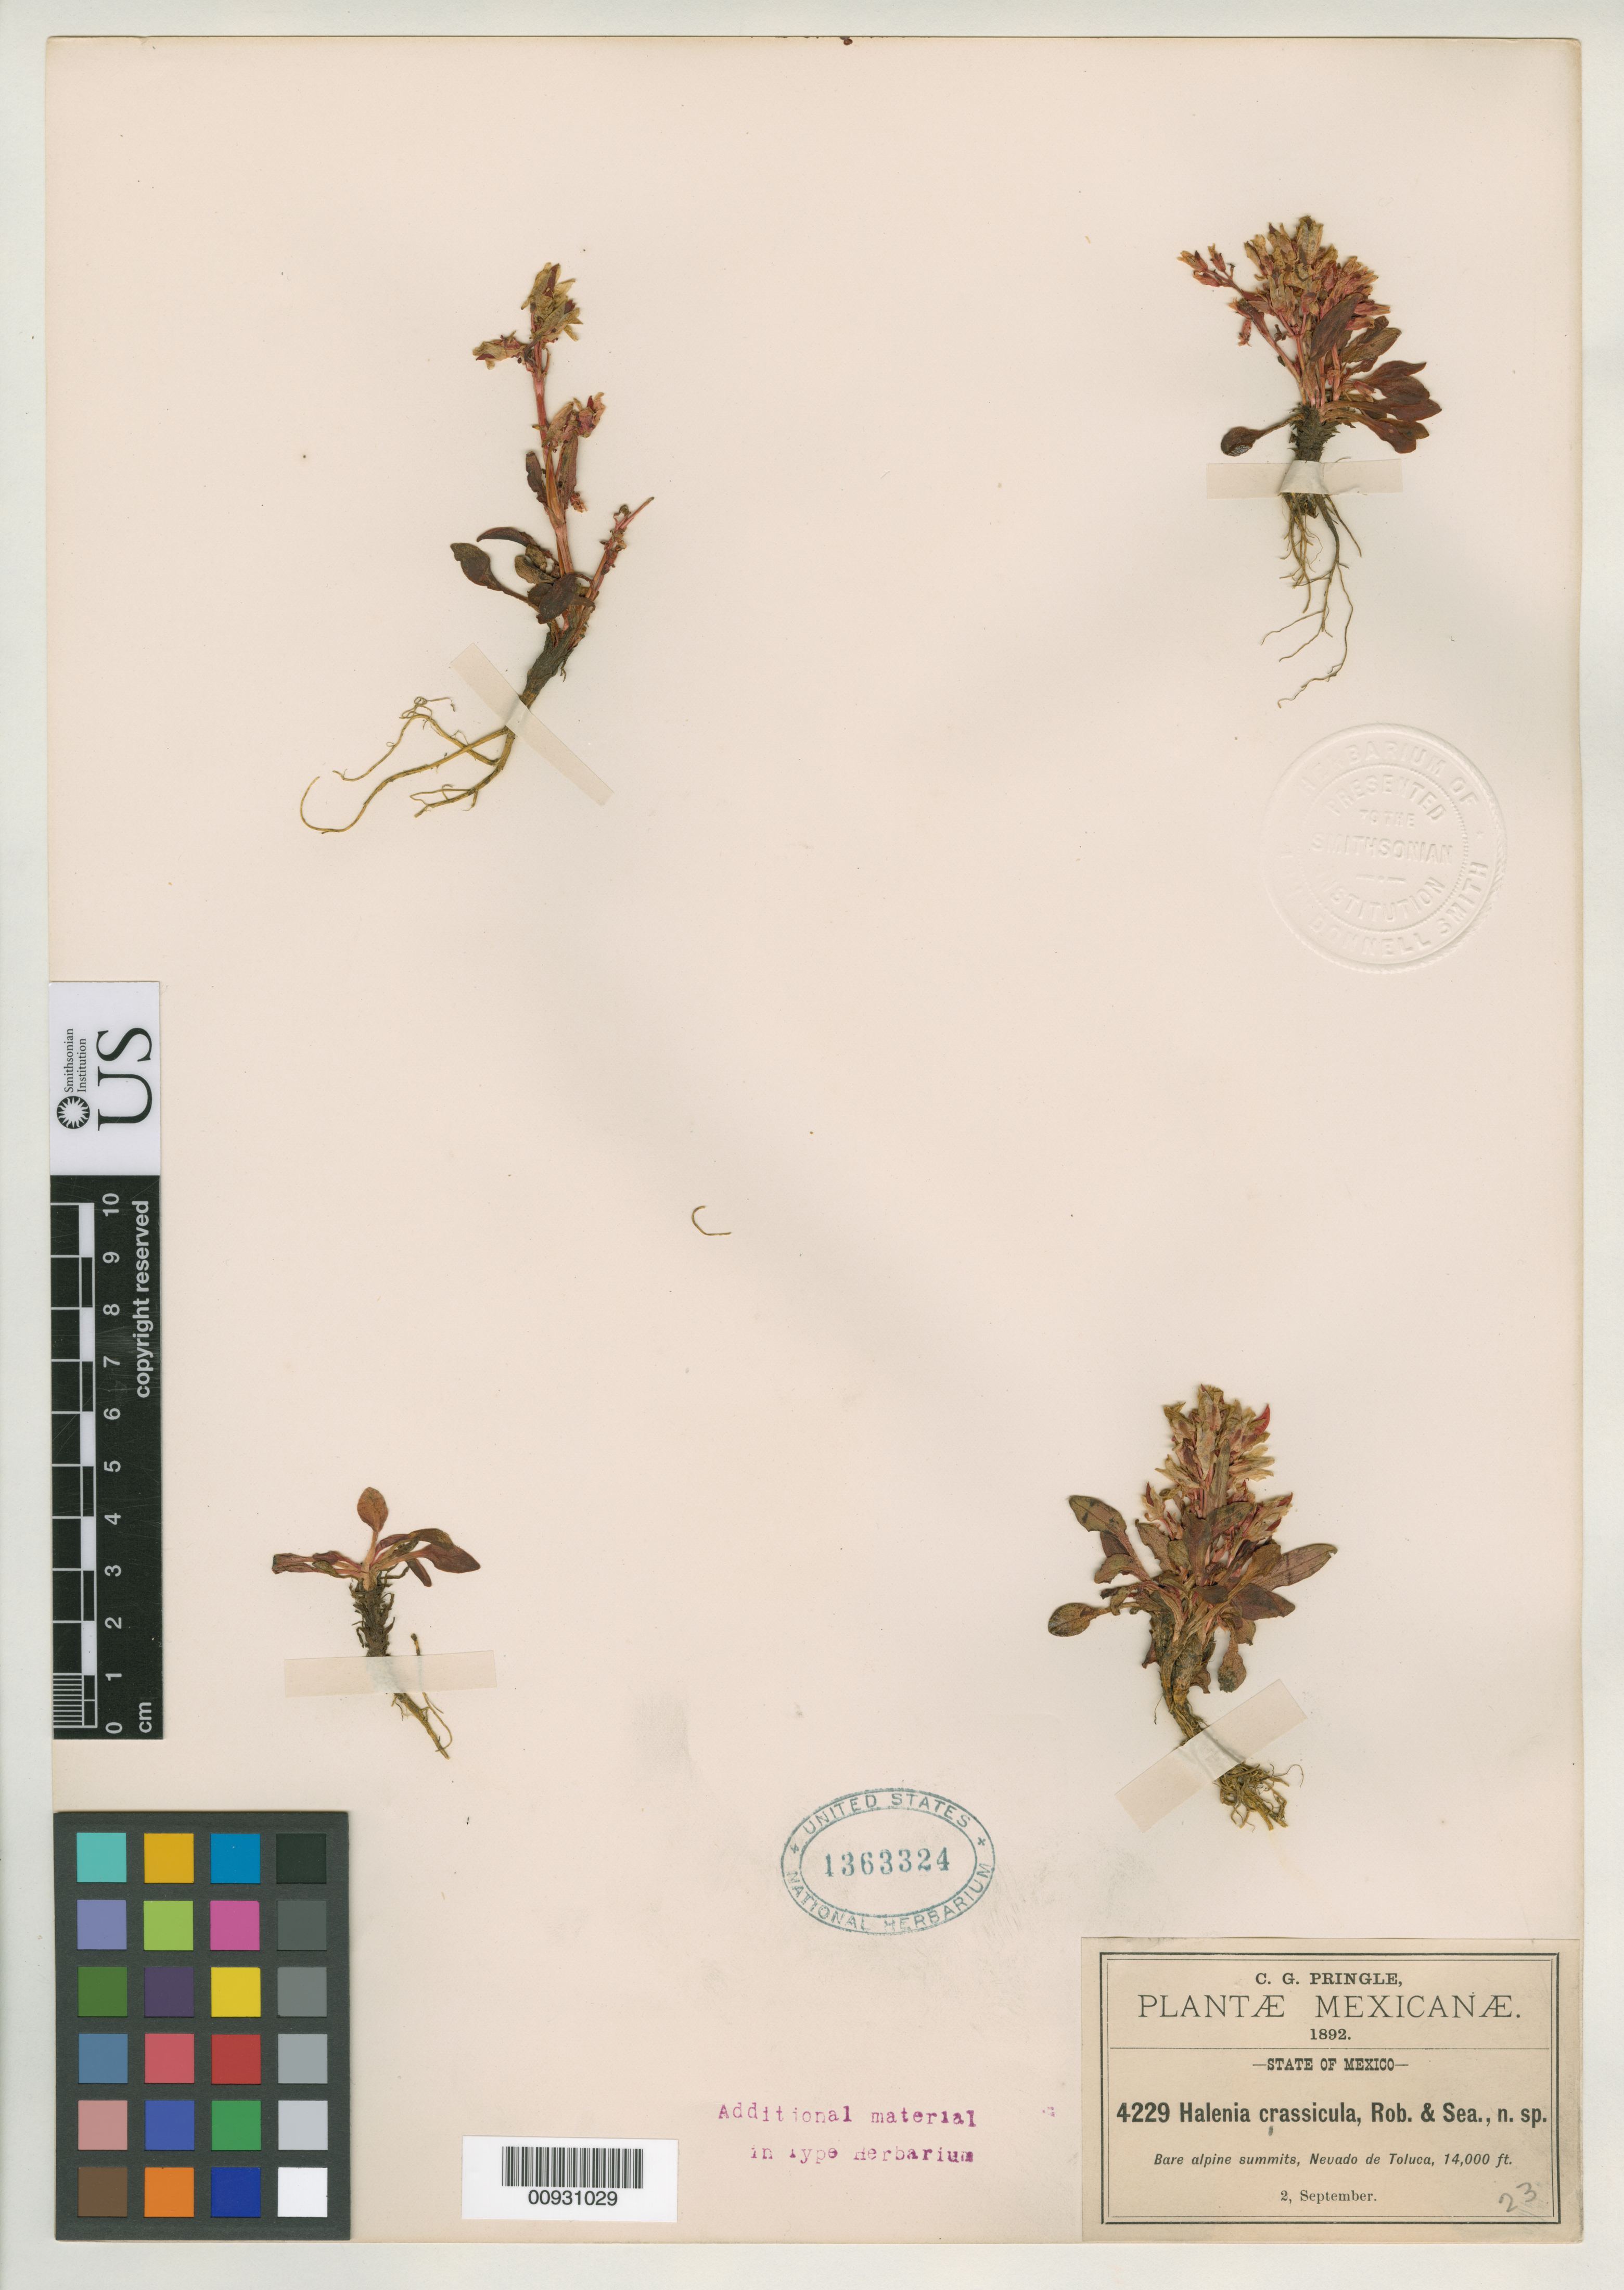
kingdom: Plantae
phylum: Tracheophyta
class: Magnoliopsida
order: Gentianales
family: Gentianaceae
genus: Halenia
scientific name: Halenia crassiuscula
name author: B.L. Rob. & Seaton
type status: Isotype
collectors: C. G. Pringle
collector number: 4229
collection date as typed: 02 Sep 1892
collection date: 1892-09-02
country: Mexico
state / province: México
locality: Nevado de Toluca.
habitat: Bare alpine summits.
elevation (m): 4267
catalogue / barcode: US 1363324